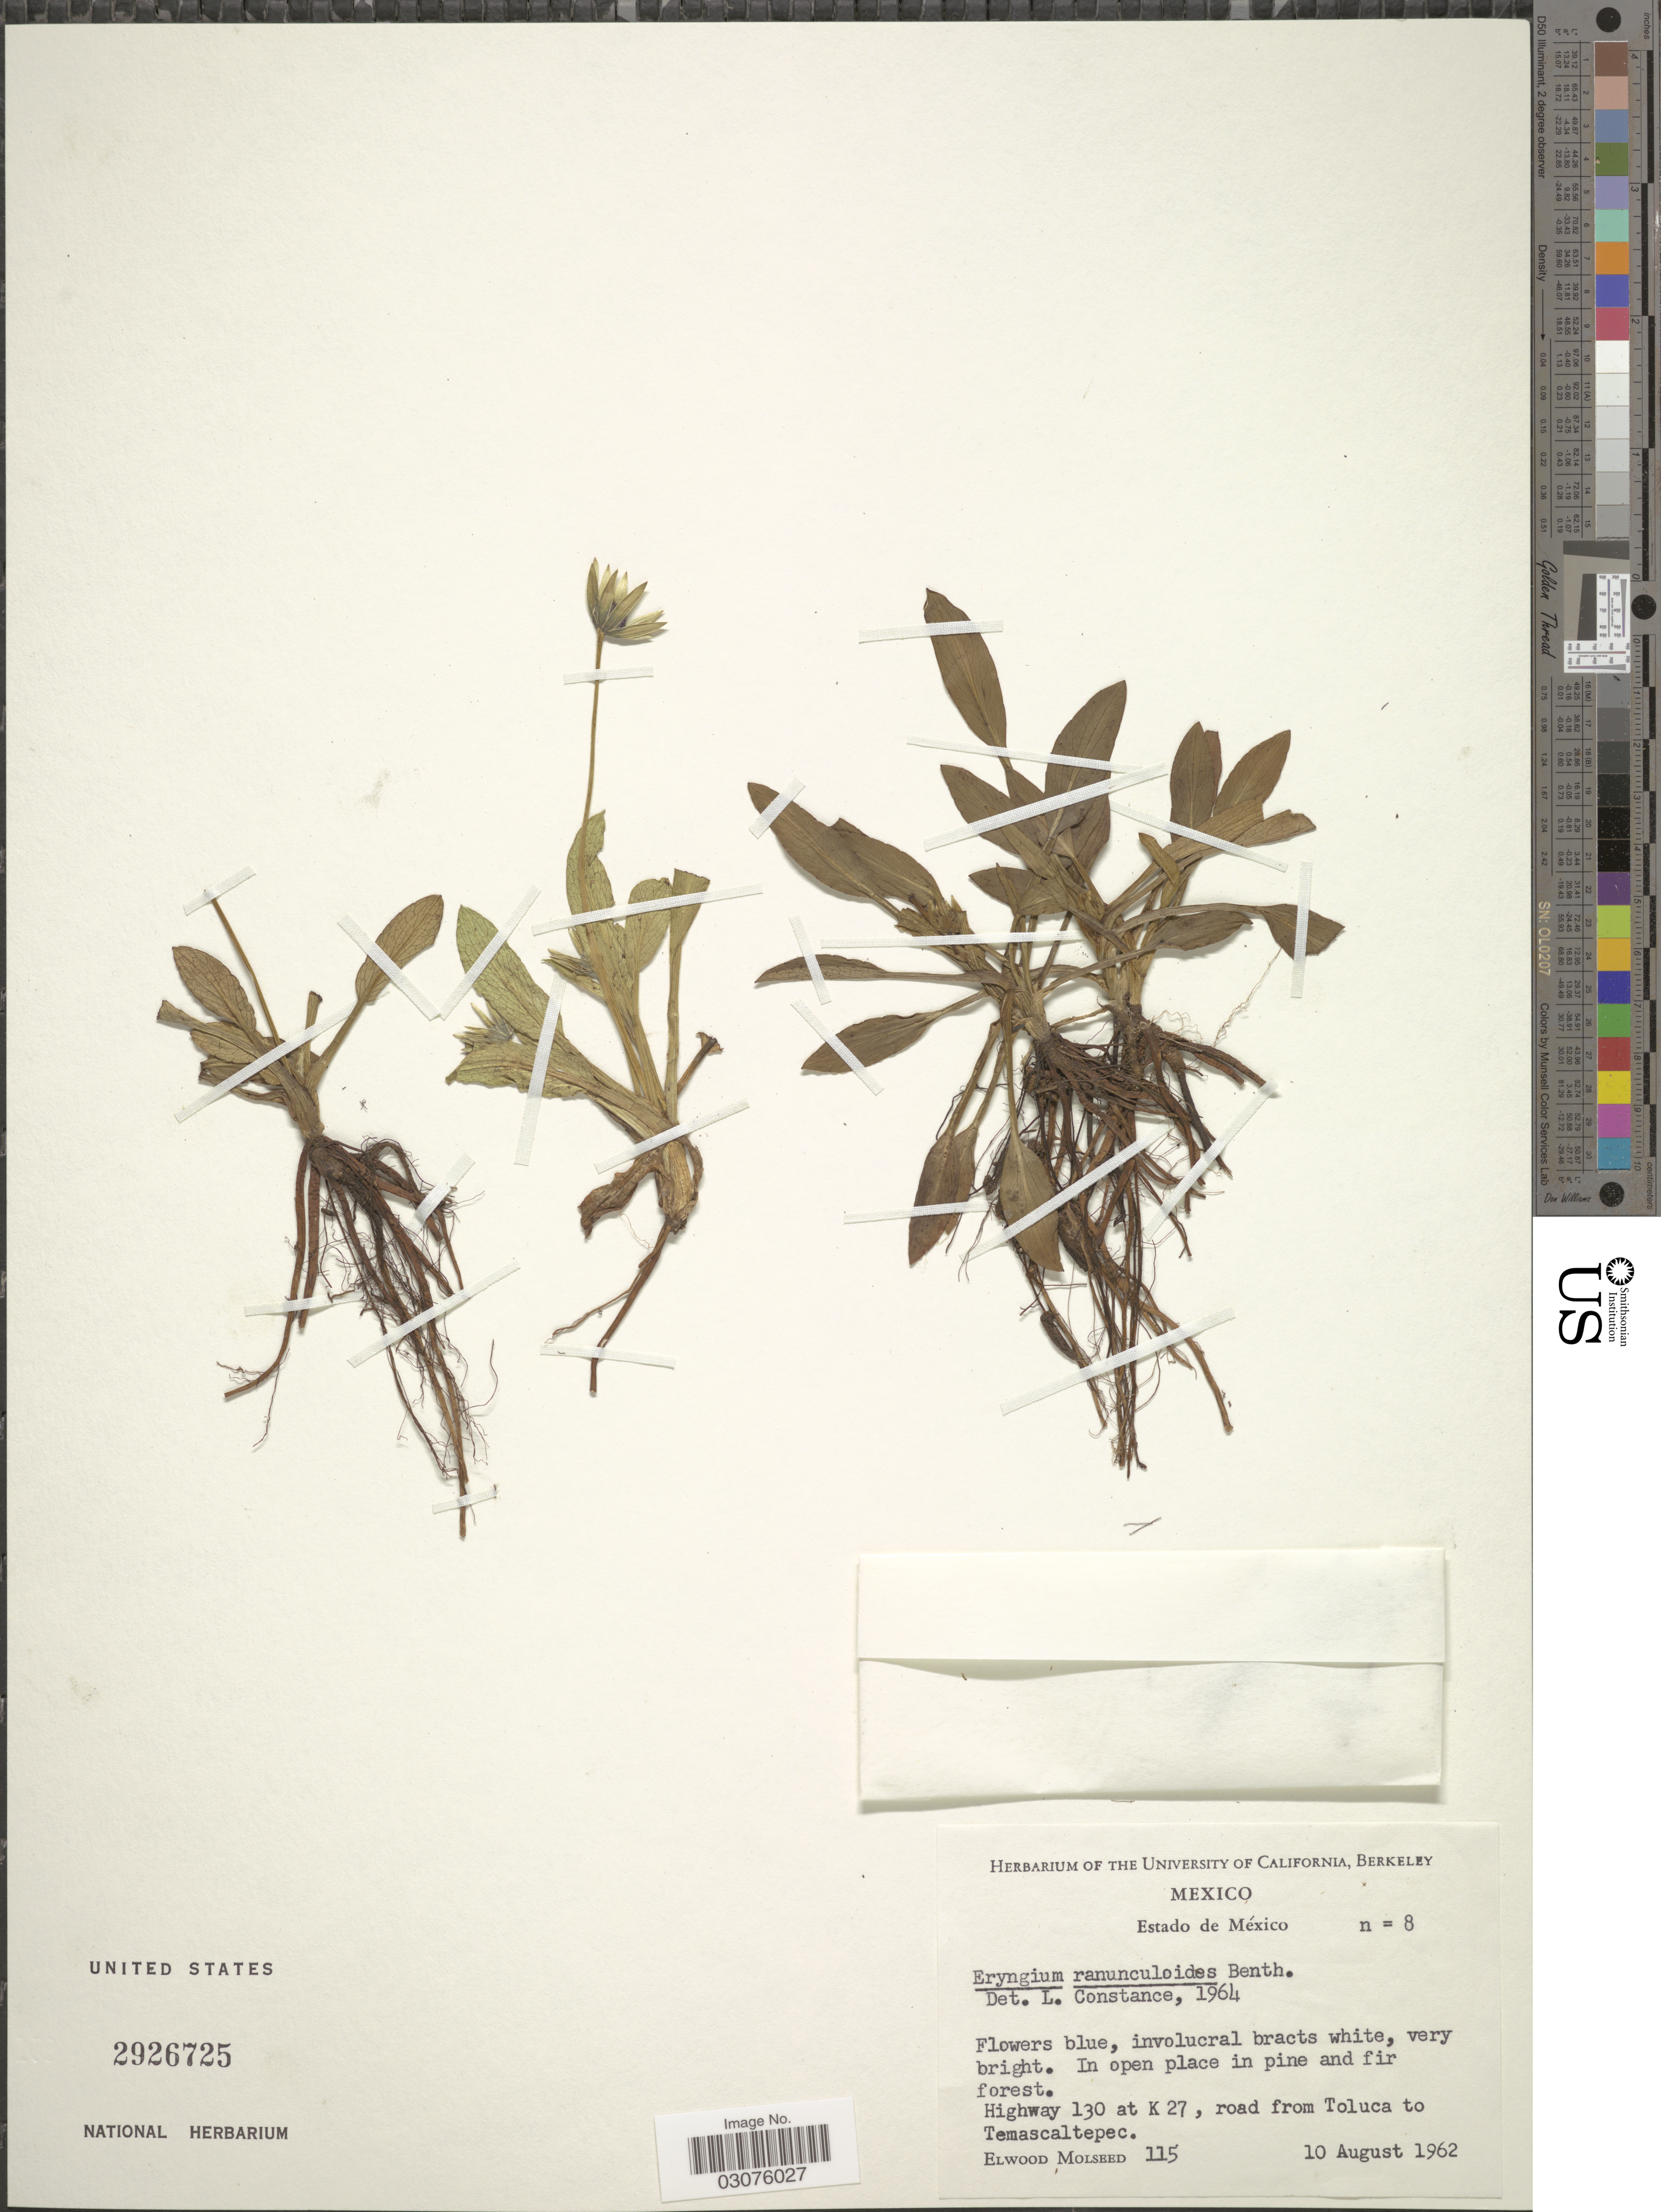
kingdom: Plantae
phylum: Tracheophyta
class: Magnoliopsida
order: Apiales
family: Apiaceae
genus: Eryngium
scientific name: Eryngium ranunculoides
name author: Benth.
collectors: E. Molseed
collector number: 115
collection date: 1962-08-10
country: Mexico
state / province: México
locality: Estado de México. Highway 130 at K 27, road from Toluca to Temascaltepec.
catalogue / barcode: US 2926725